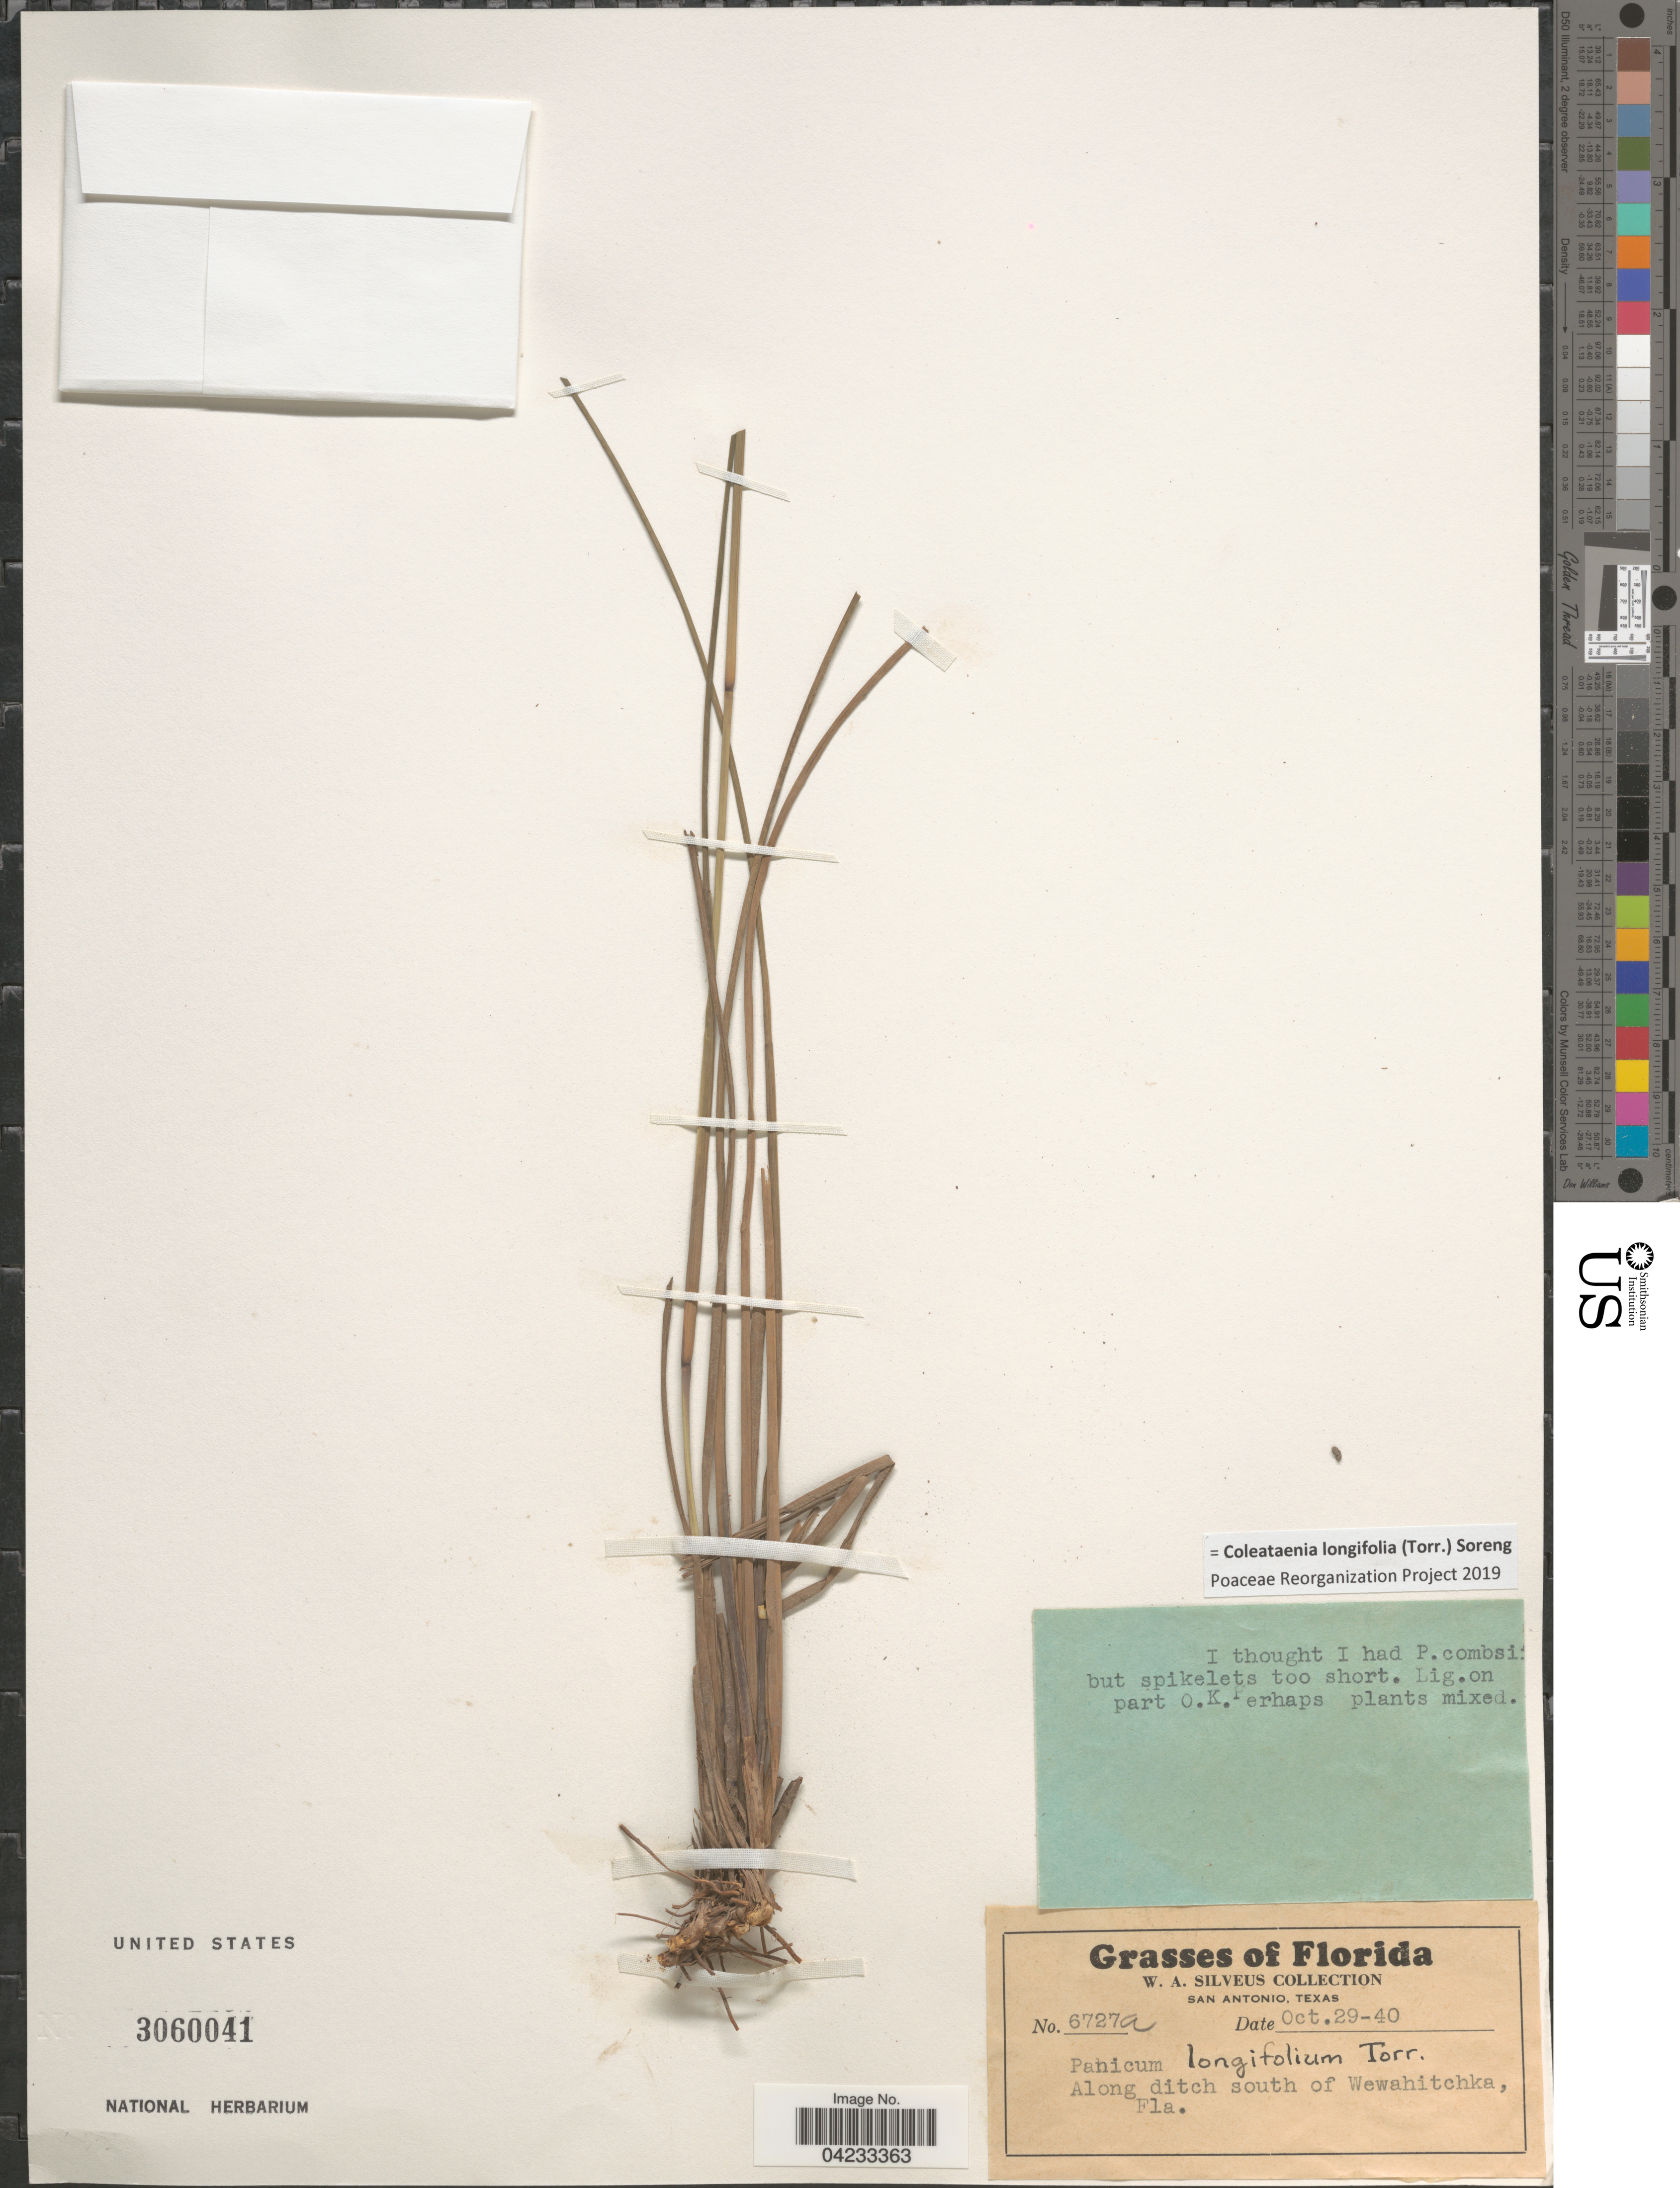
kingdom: Plantae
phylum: Tracheophyta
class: Liliopsida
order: Poales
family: Poaceae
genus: Coleataenia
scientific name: Coleataenia longifolia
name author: (Torr.) Soreng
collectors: W. Silveus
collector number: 6727a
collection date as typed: Transcribed d/m/y: 29/10/40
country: United States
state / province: Florida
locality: Along ditch south of Wewahitchka.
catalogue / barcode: US 3060041